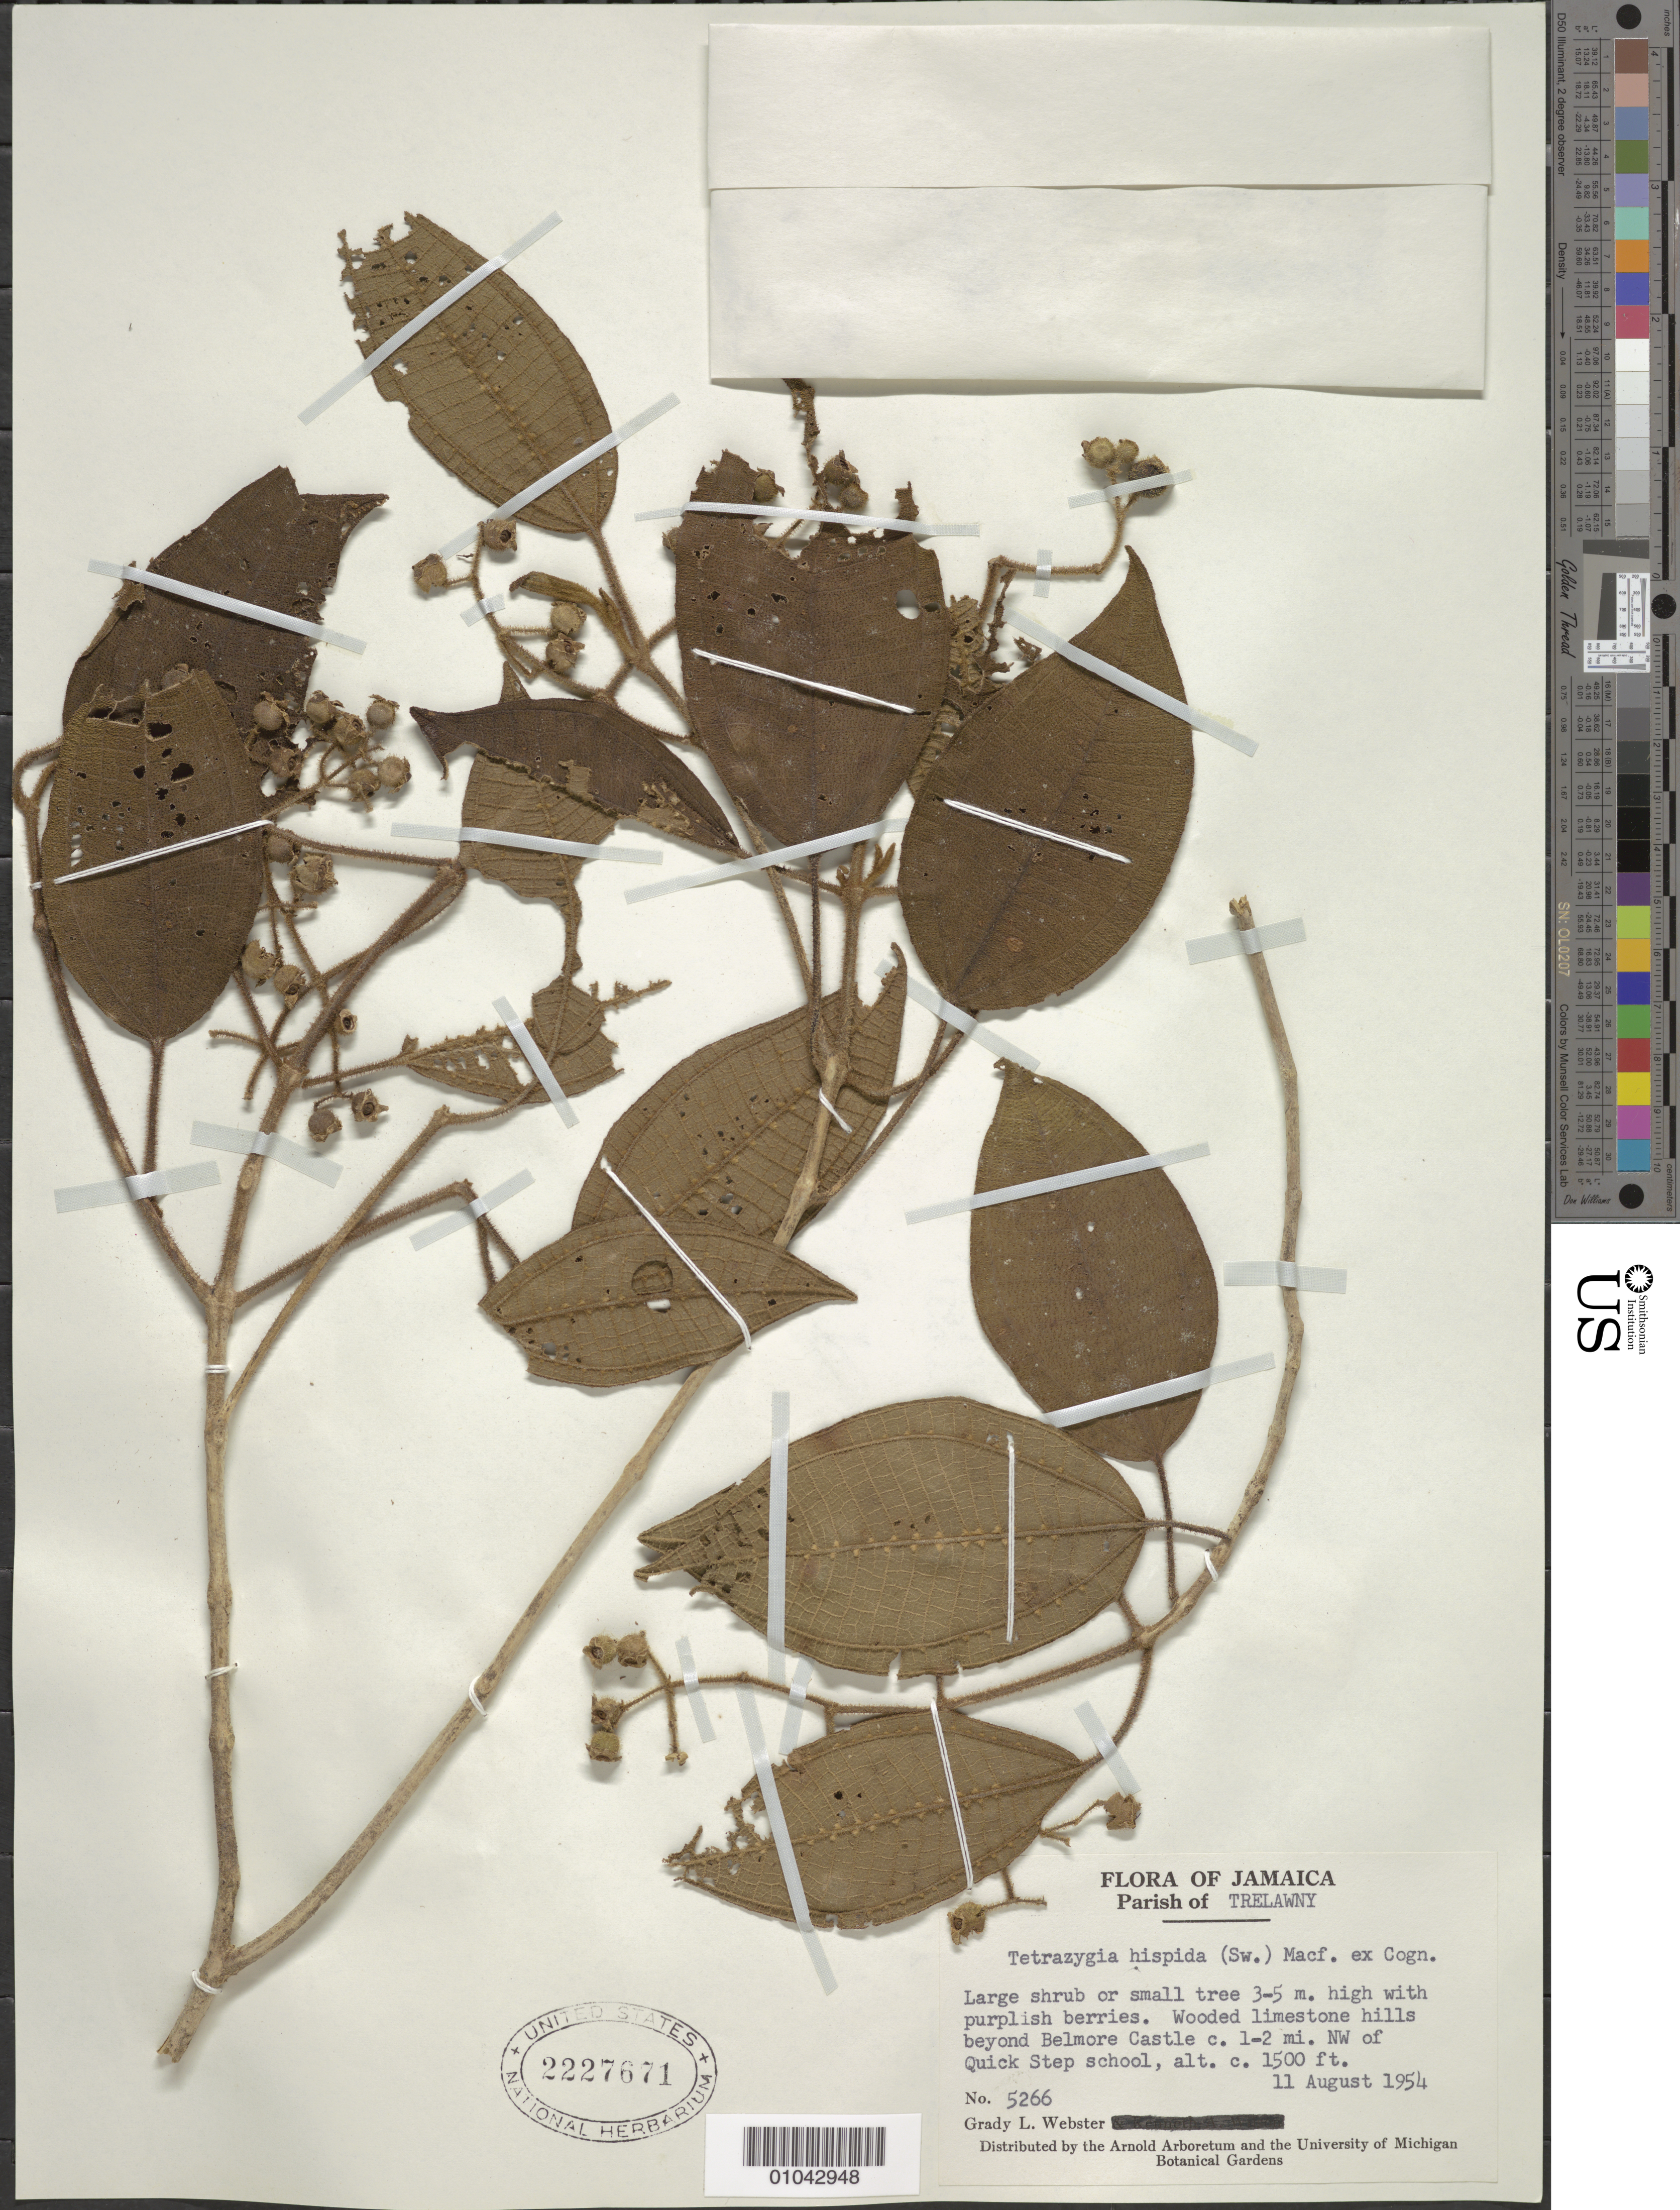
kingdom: Plantae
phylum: Tracheophyta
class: Magnoliopsida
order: Myrtales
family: Melastomataceae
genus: Tetrazygia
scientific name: Tetrazygia hispida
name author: (Sw.) Macfad.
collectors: G. L. Webster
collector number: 5266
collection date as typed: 11 Aug 1954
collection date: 1954-08-11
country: Jamaica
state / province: Trelawny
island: Jamaica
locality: Belmore Castle, about 1-2 miles NW of Quick Step School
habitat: Wooded limestone hillsides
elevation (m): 457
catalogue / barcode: US 2227671